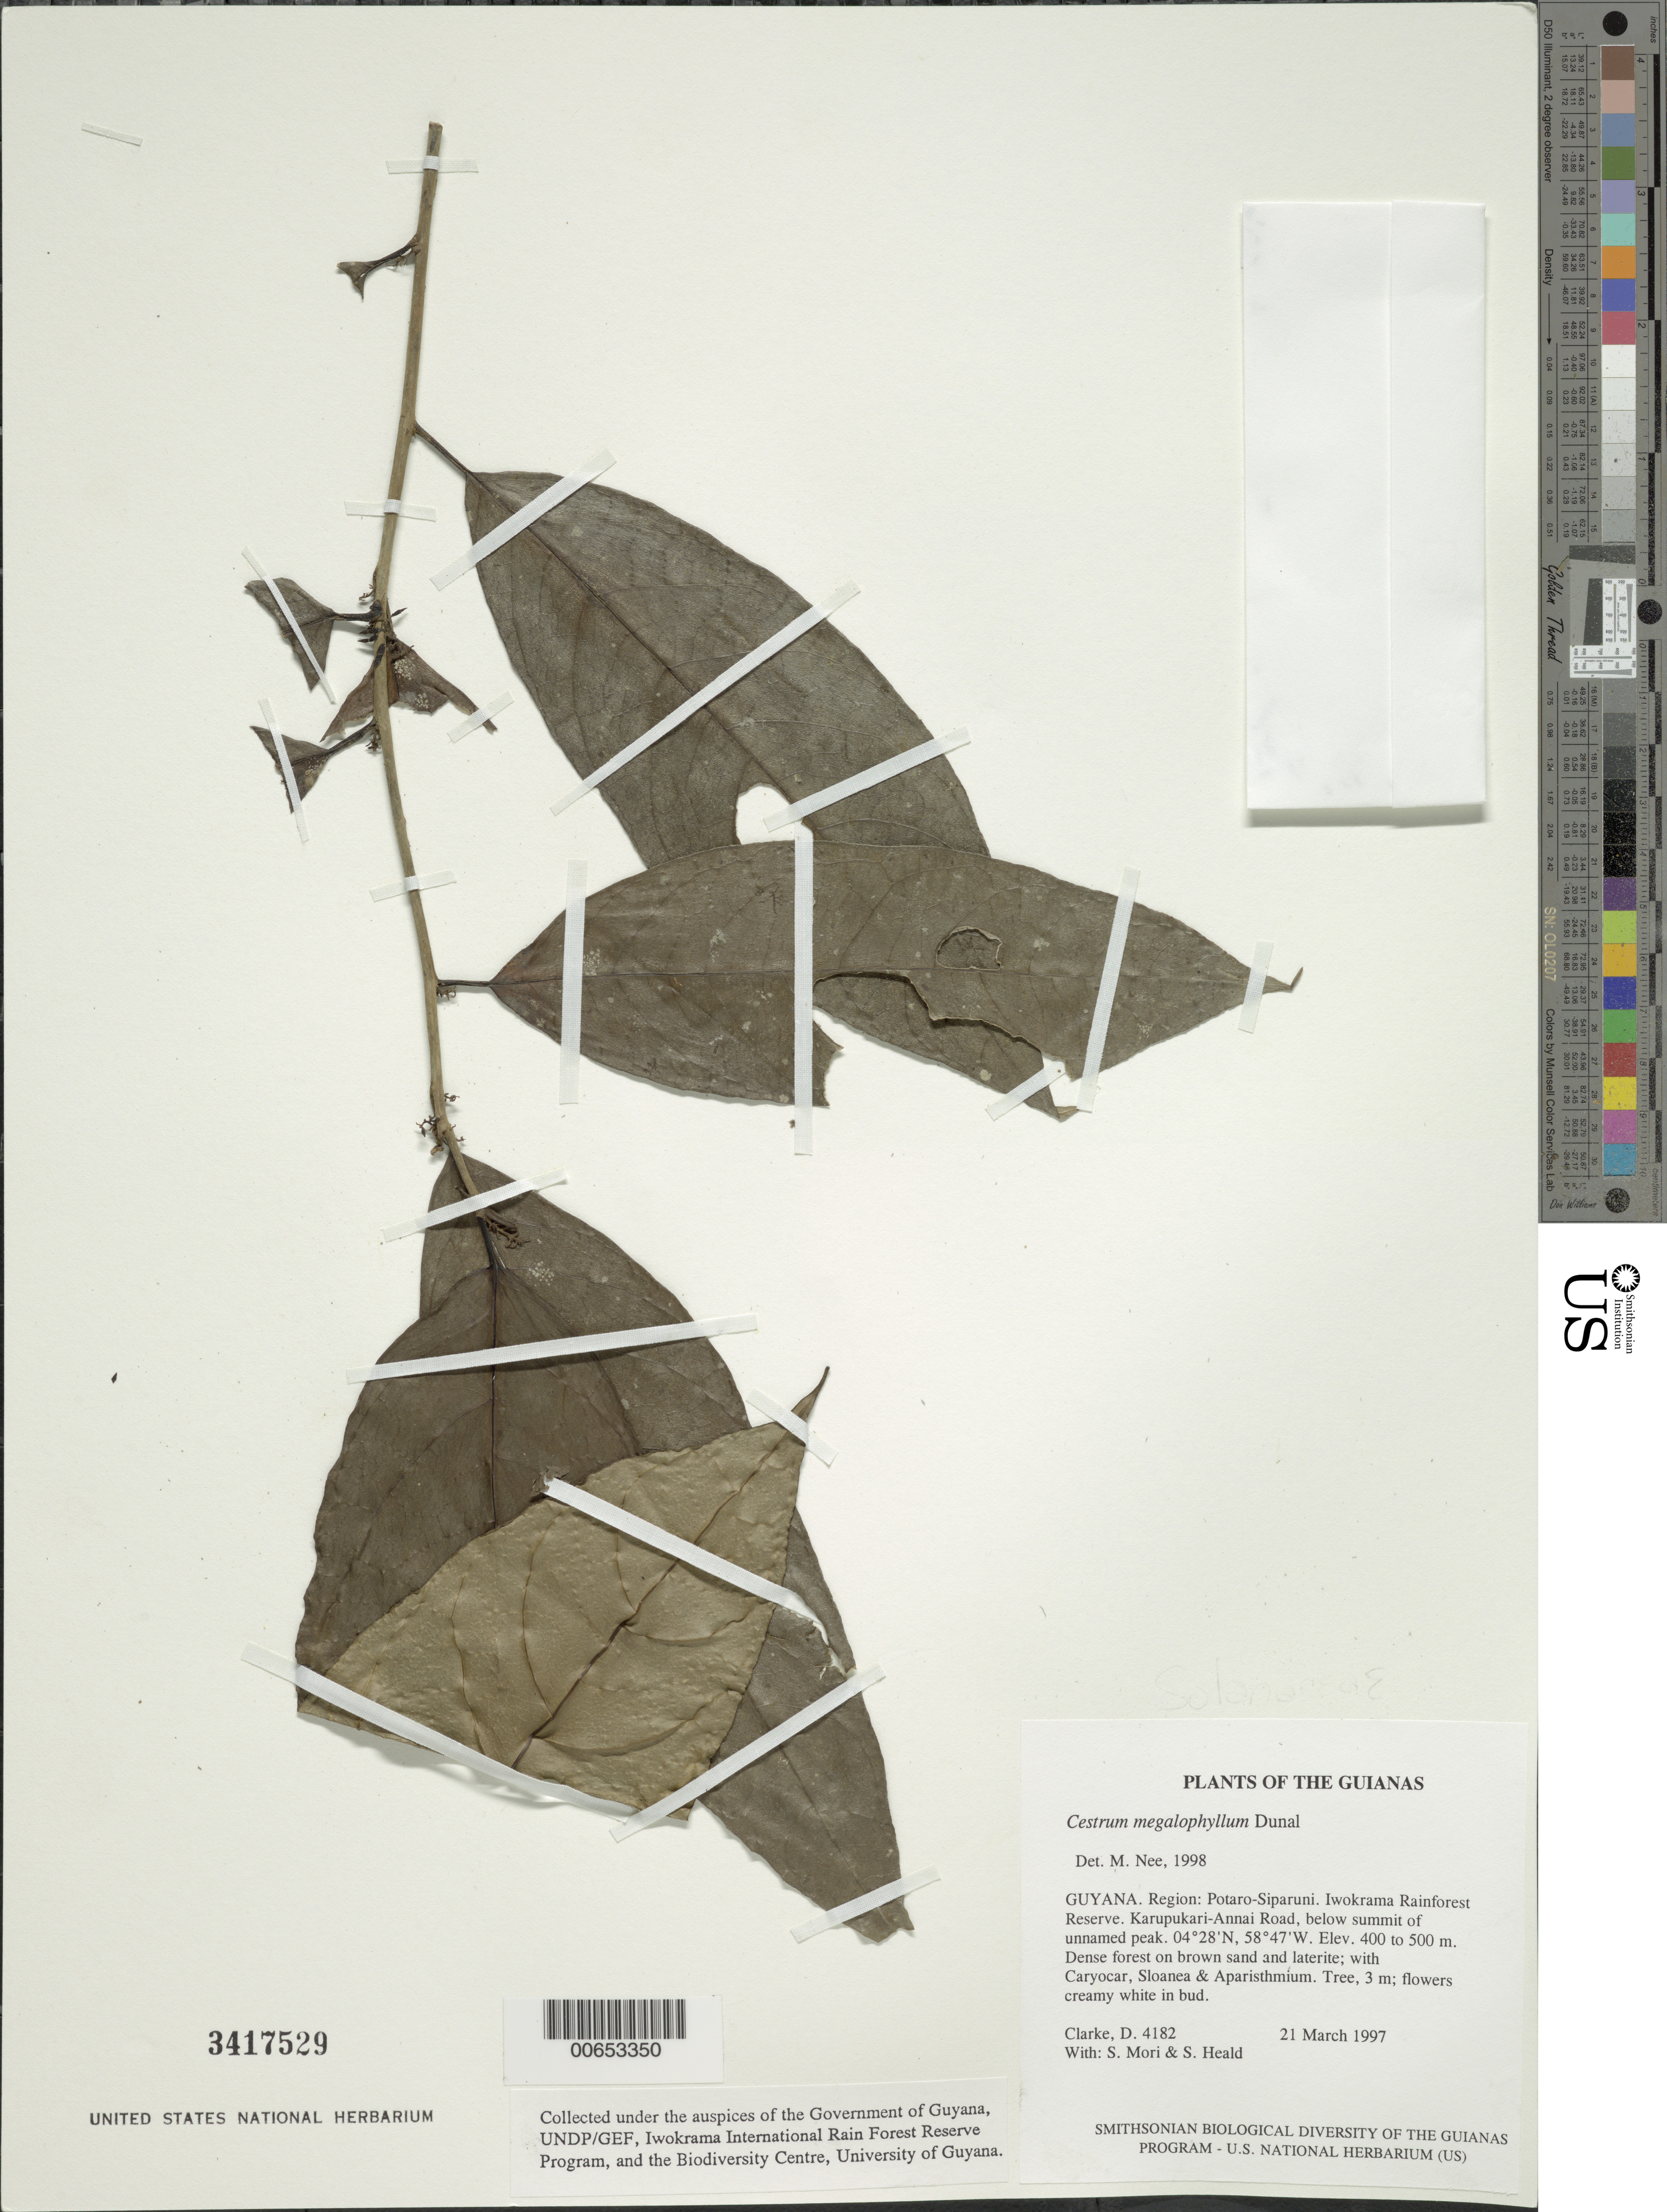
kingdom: Plantae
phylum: Tracheophyta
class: Magnoliopsida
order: Solanales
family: Solanaceae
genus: Cestrum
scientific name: Cestrum megalophyllum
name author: Dunal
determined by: Nee, Michael H.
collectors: H. D. Clarke, S. Mori & S. Heald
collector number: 4182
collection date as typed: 21 March 1997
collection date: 1997-03-21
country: Guyana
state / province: Potaro-Siparuni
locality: Iwokrama Rainforest Reserve. Karupukari-Annai Road, below summit of unnamed peak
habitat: Dense forest on brown sand and laterite; with Caryocar, Sloanea & Aparisthmium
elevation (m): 400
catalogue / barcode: US 3417529